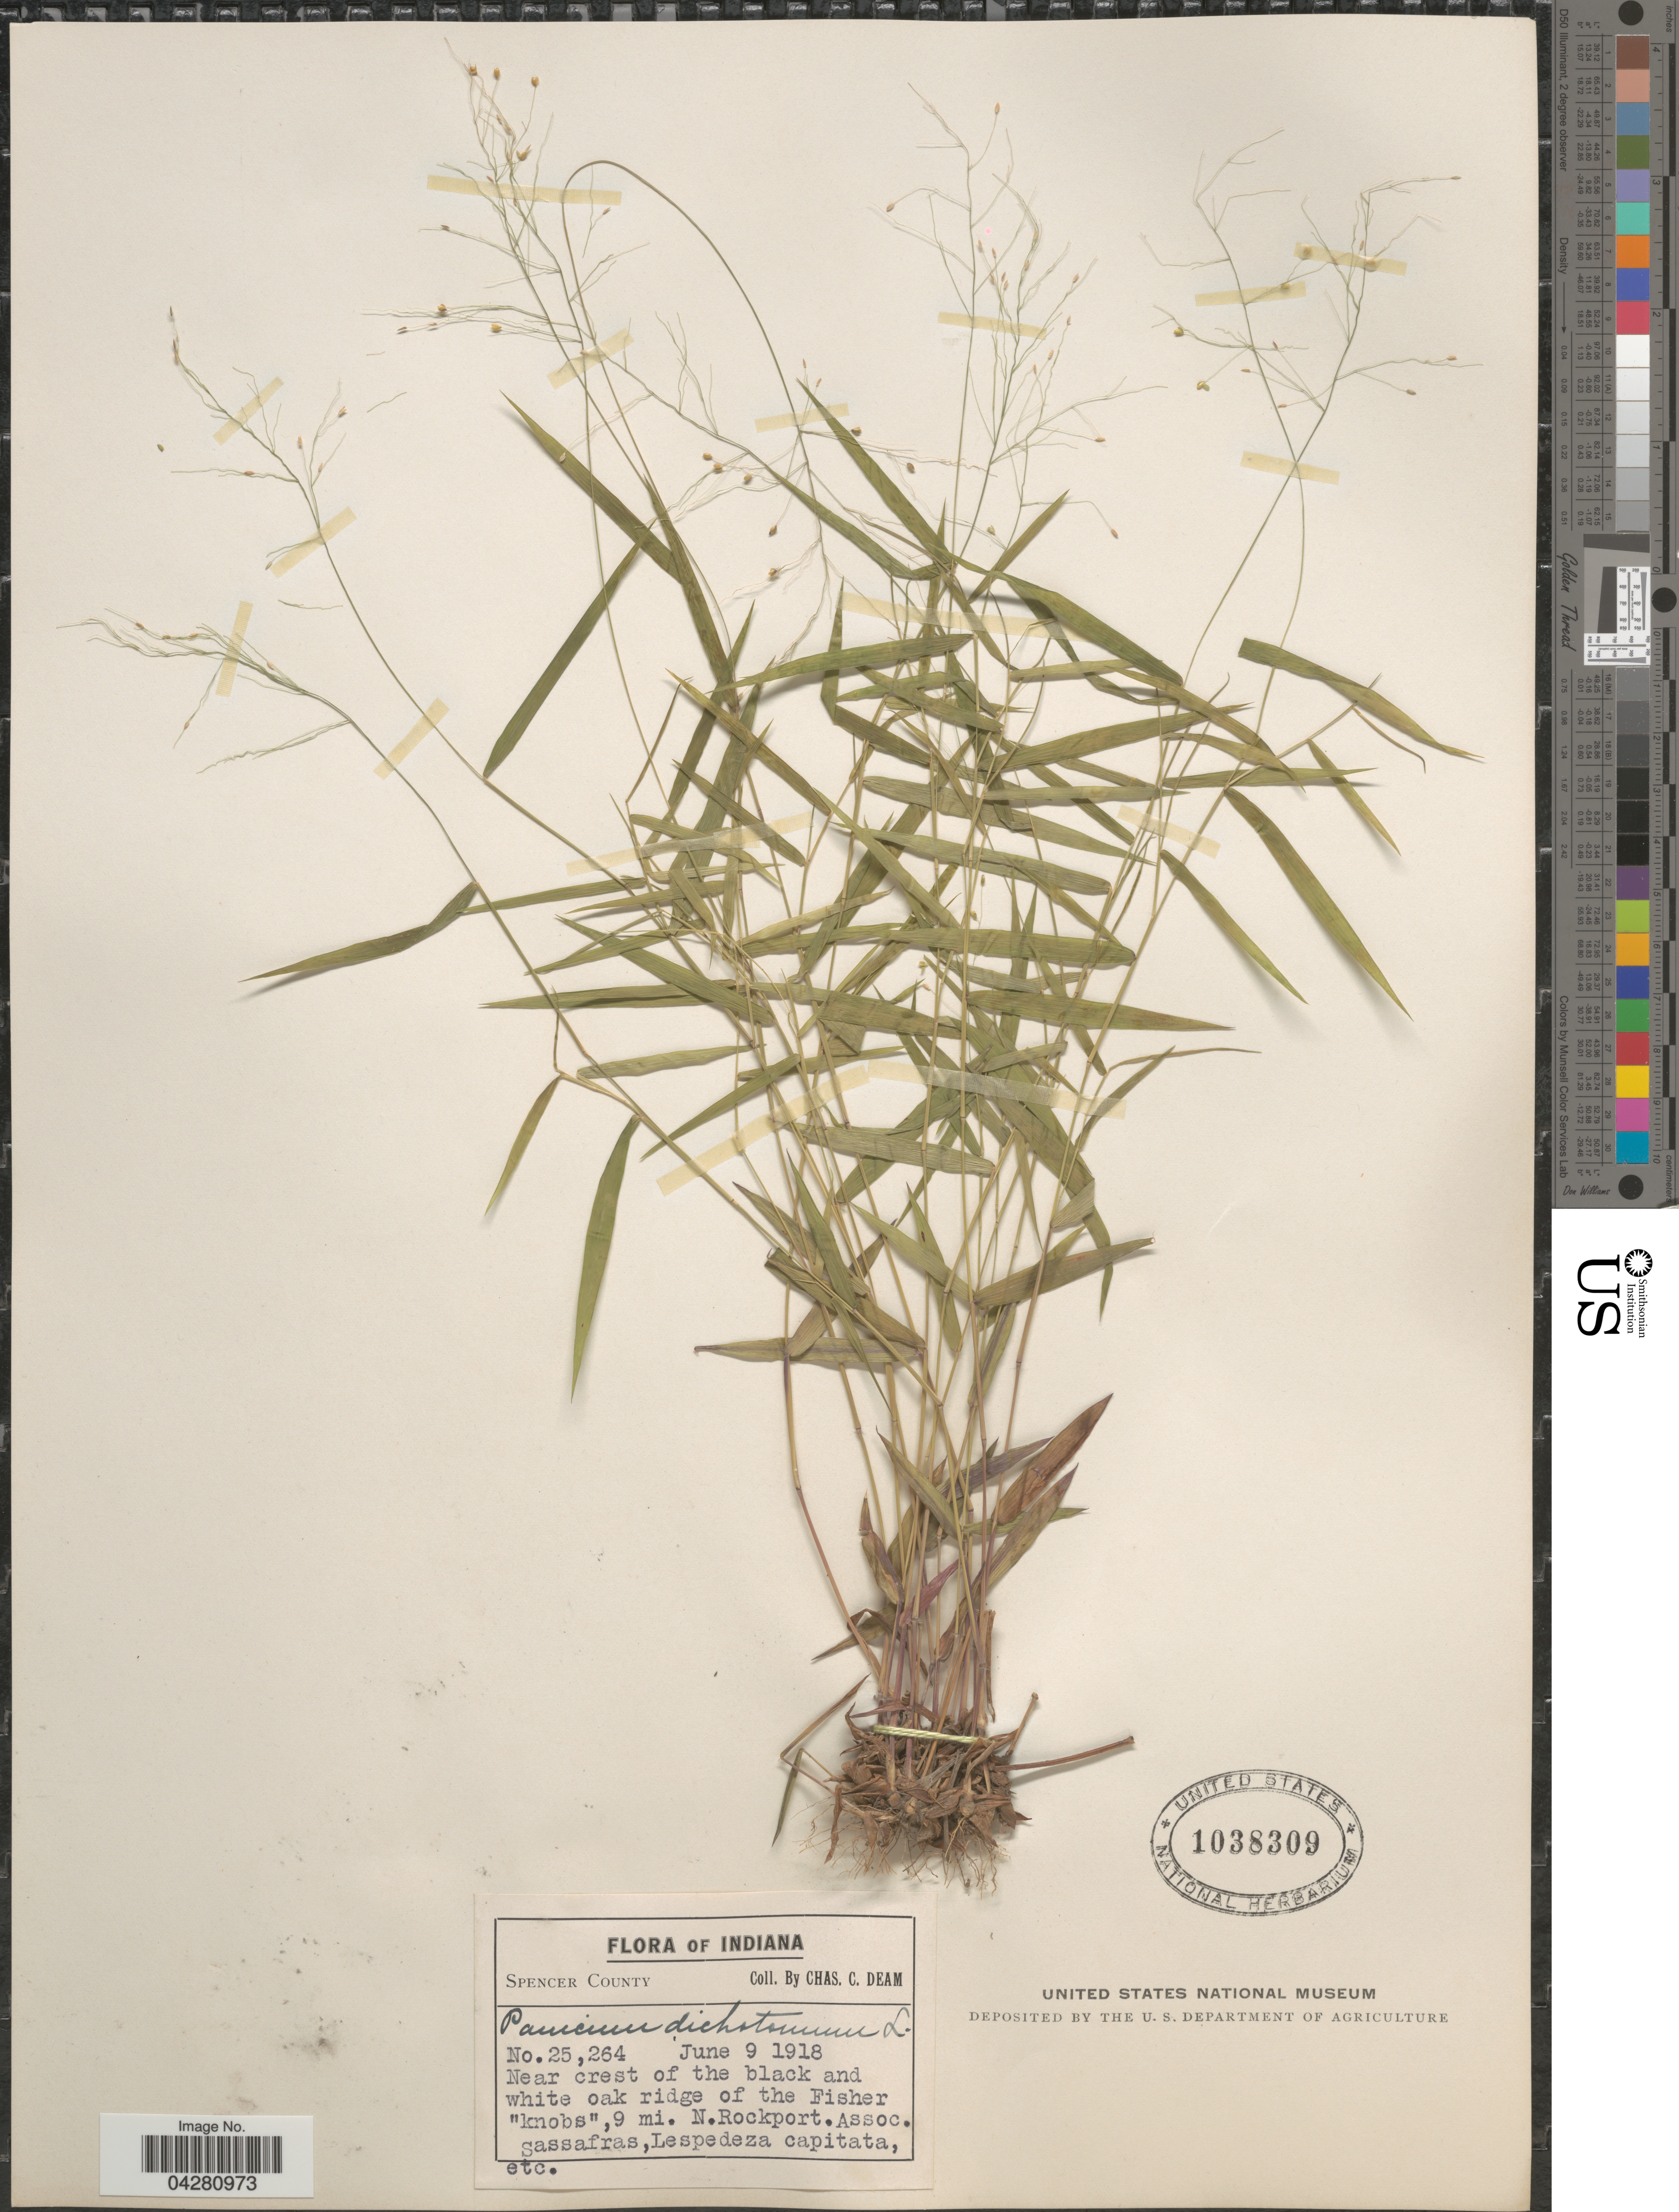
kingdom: Plantae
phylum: Tracheophyta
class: Liliopsida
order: Poales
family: Poaceae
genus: Dichanthelium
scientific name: Dichanthelium dichotomum var. dichotomum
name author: (L.) Gould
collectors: C. C. Deam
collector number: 25264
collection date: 1918-06-09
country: United States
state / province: Indiana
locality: Spencer County. Near crest of the black and white oak ridge of the Fisher "knobs", 9 mi. N. Rockport.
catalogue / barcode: US 1038309